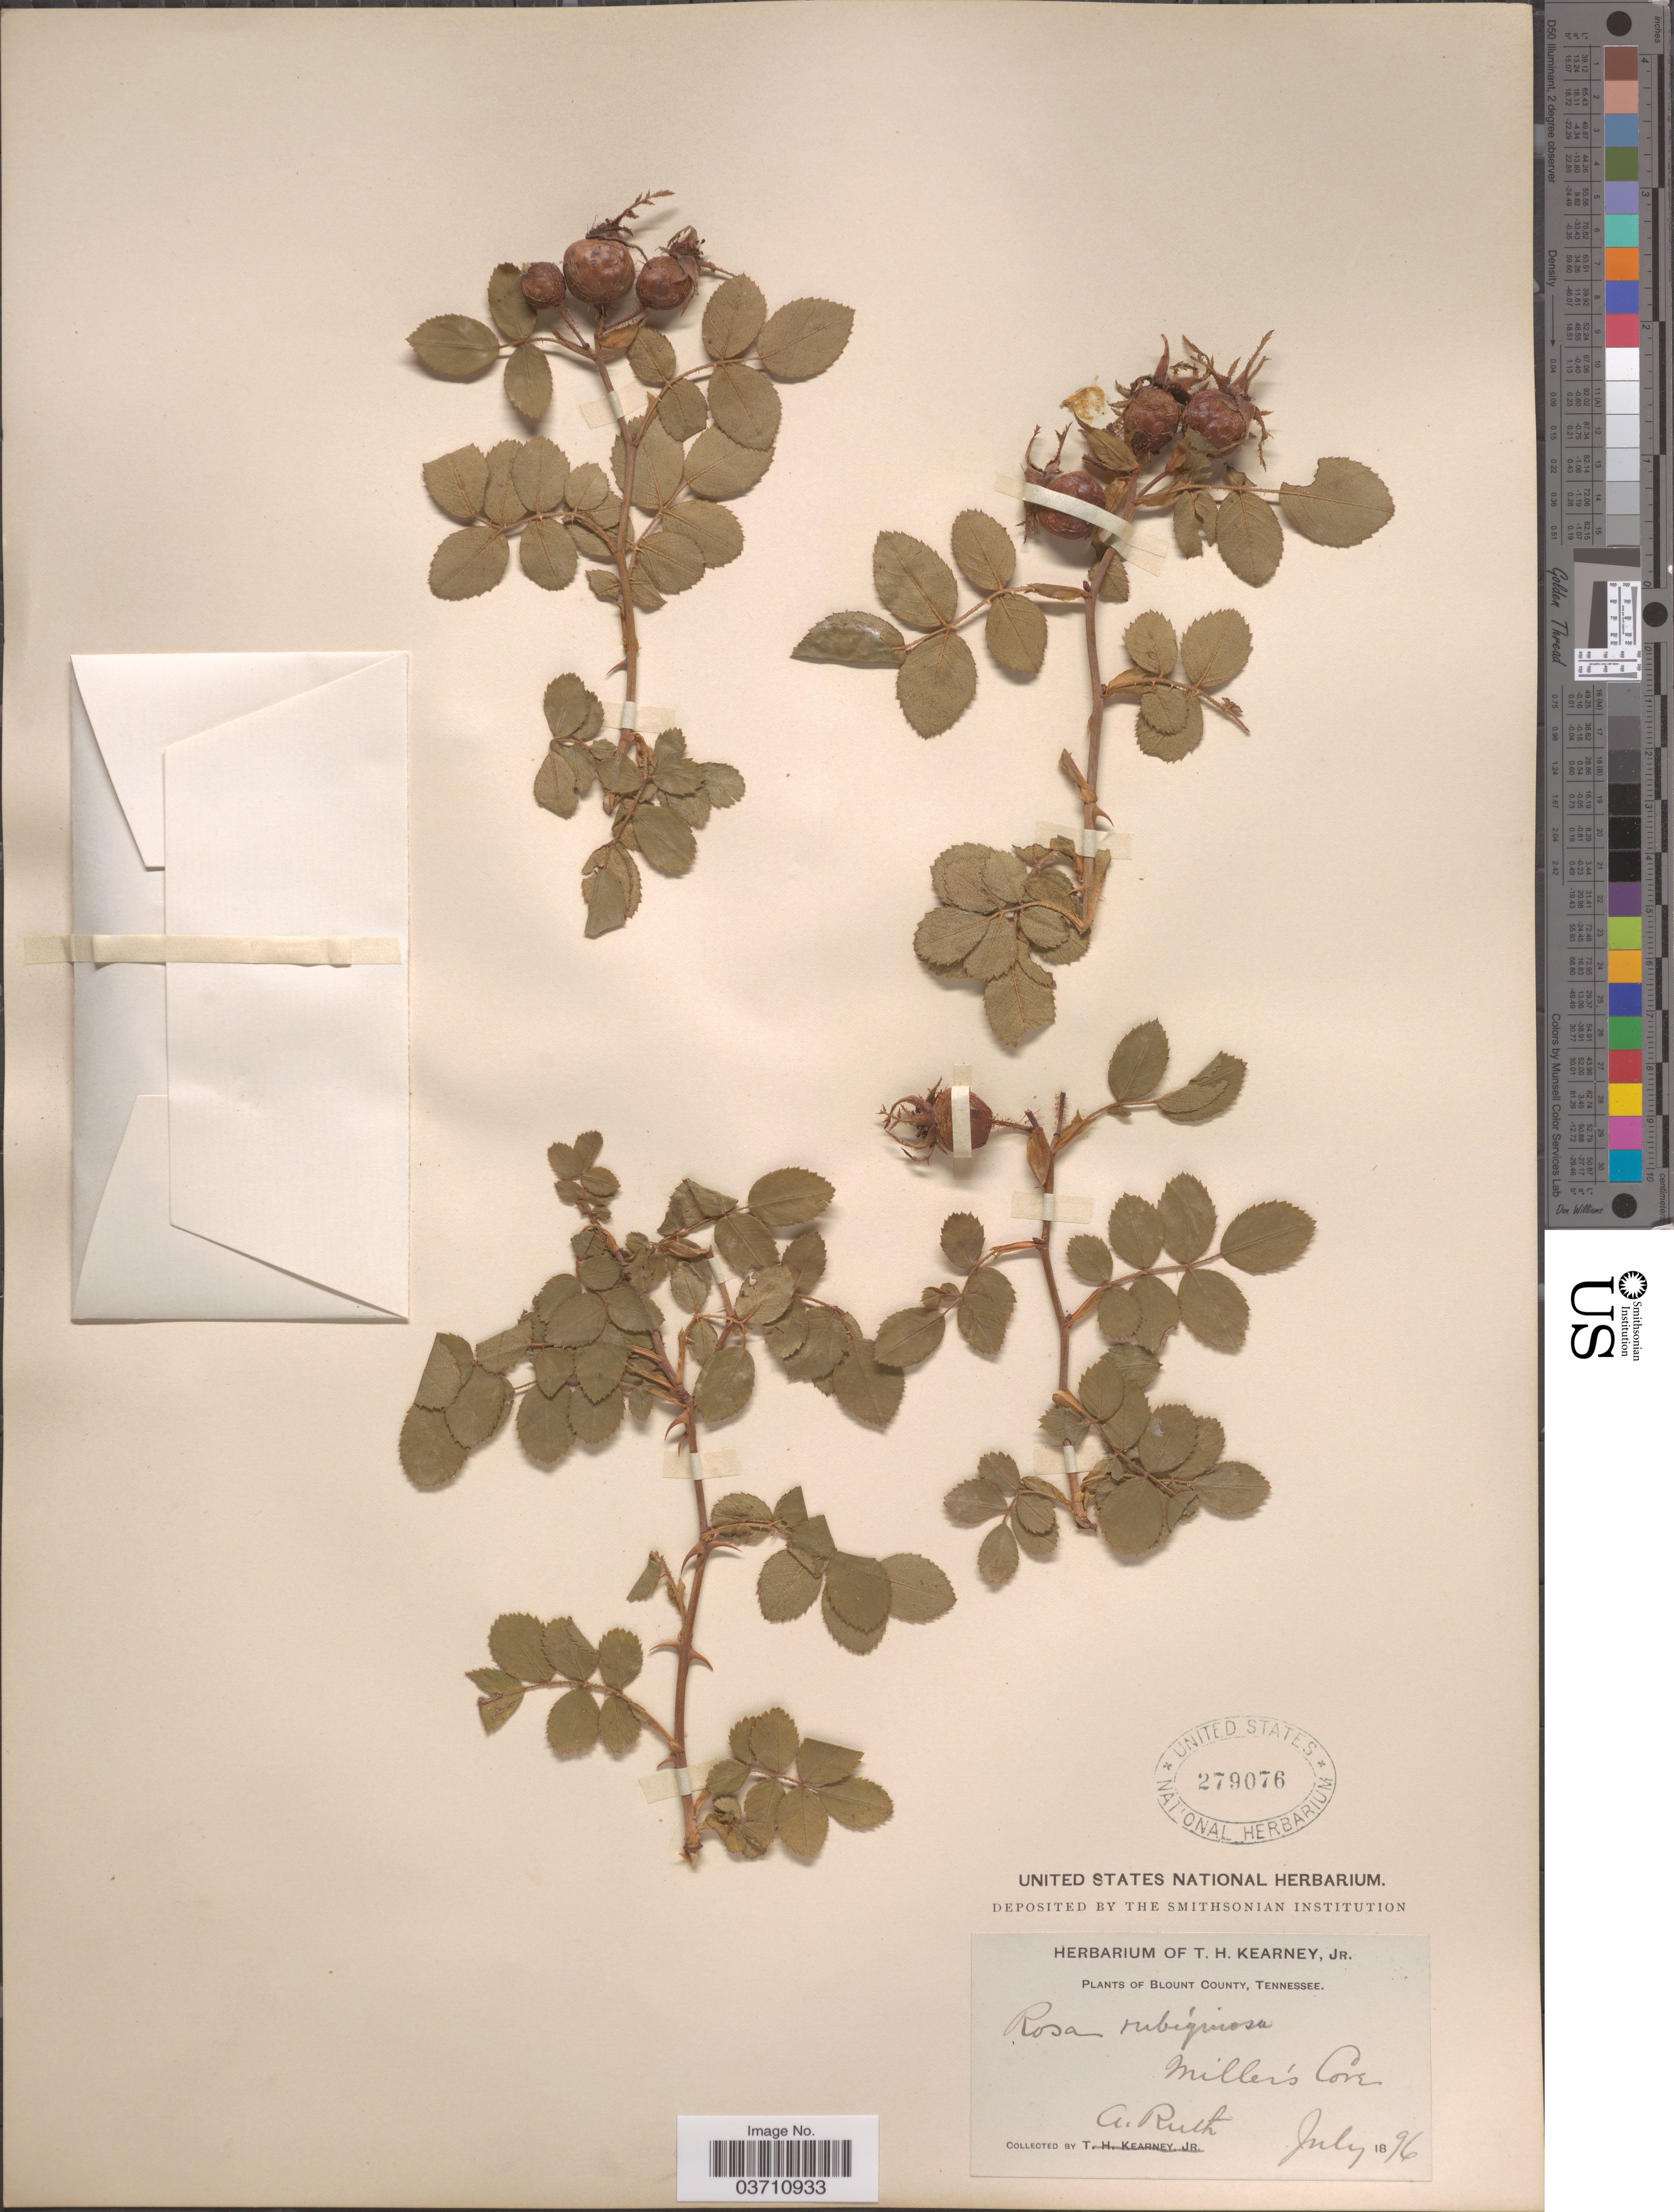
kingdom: Plantae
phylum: Tracheophyta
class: Magnoliopsida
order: Rosales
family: Rosaceae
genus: Rosa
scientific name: Rosa eglanteria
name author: L.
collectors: A. Ruth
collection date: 1896-07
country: United States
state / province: Tennessee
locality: Blount County. Miller's Cove.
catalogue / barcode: US 279076